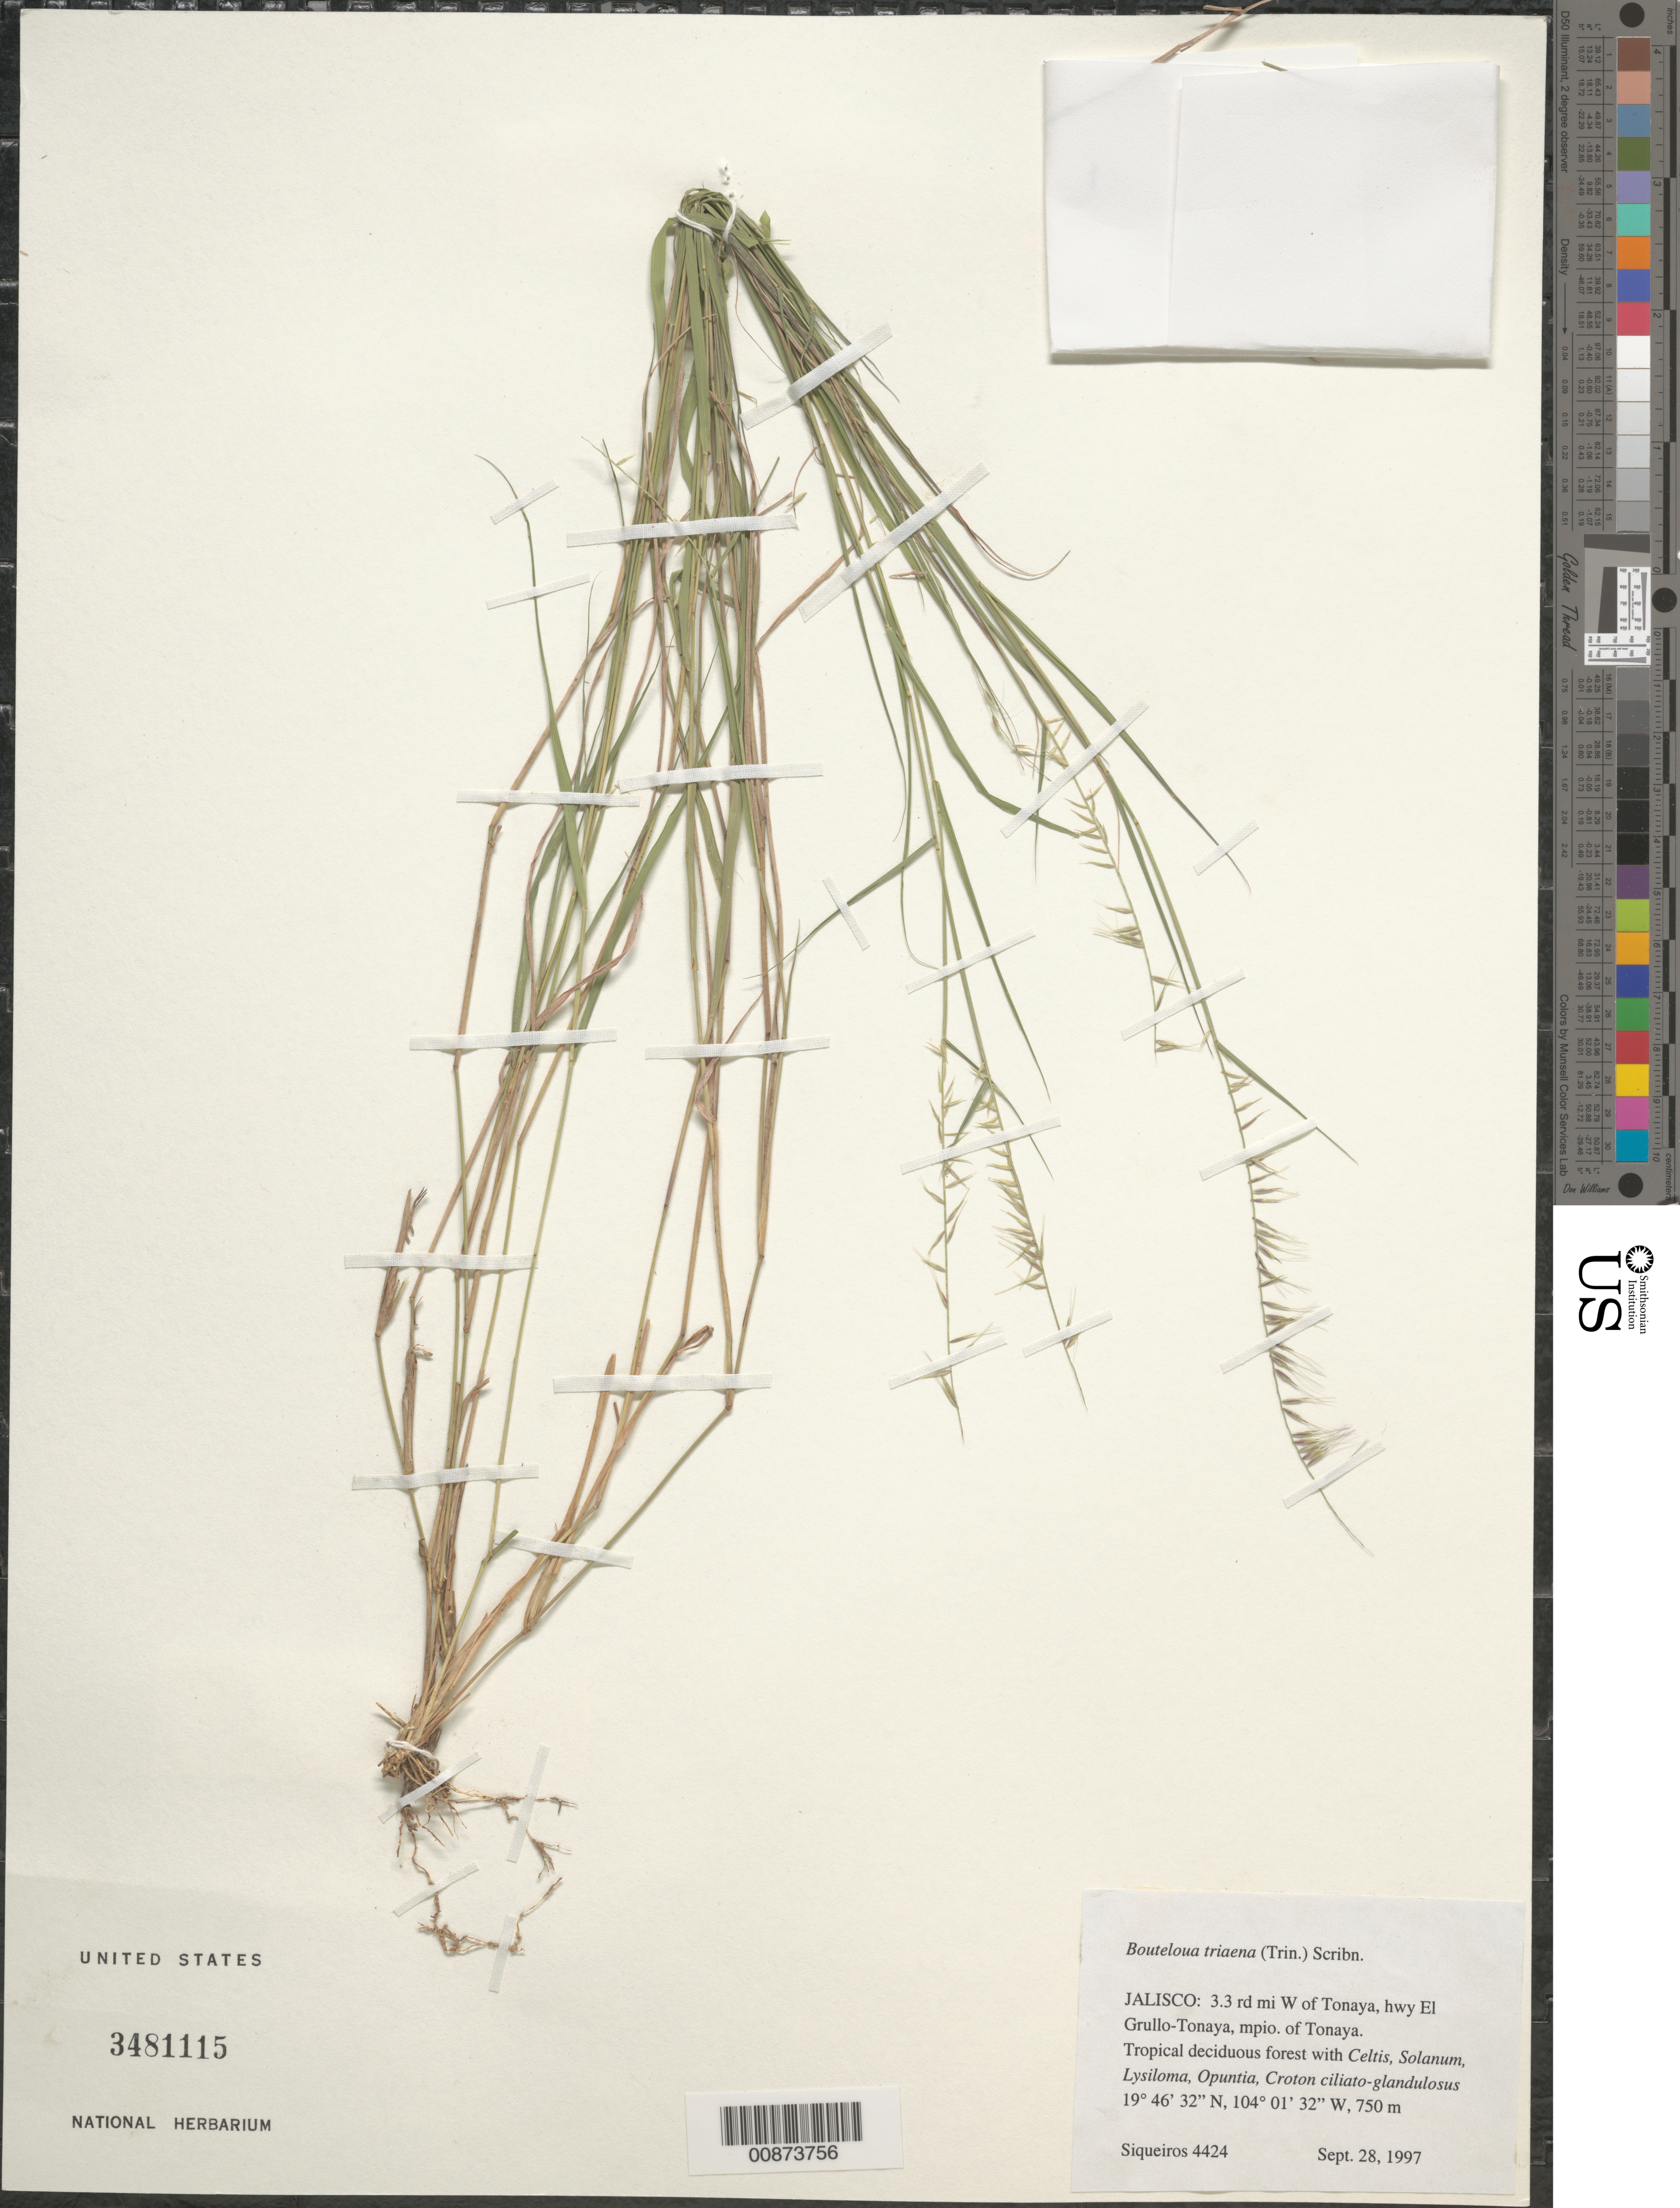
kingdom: Plantae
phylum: Tracheophyta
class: Liliopsida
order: Poales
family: Poaceae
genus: Bouteloua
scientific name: Bouteloua triaena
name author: (Trin. ex Spreng.) Scribn.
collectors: M. E. Siqueiros Delgado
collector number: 4424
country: Mexico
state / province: Jalisco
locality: W of Tonaya, hwy El Grullo - Tonaya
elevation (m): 750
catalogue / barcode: US 3481115